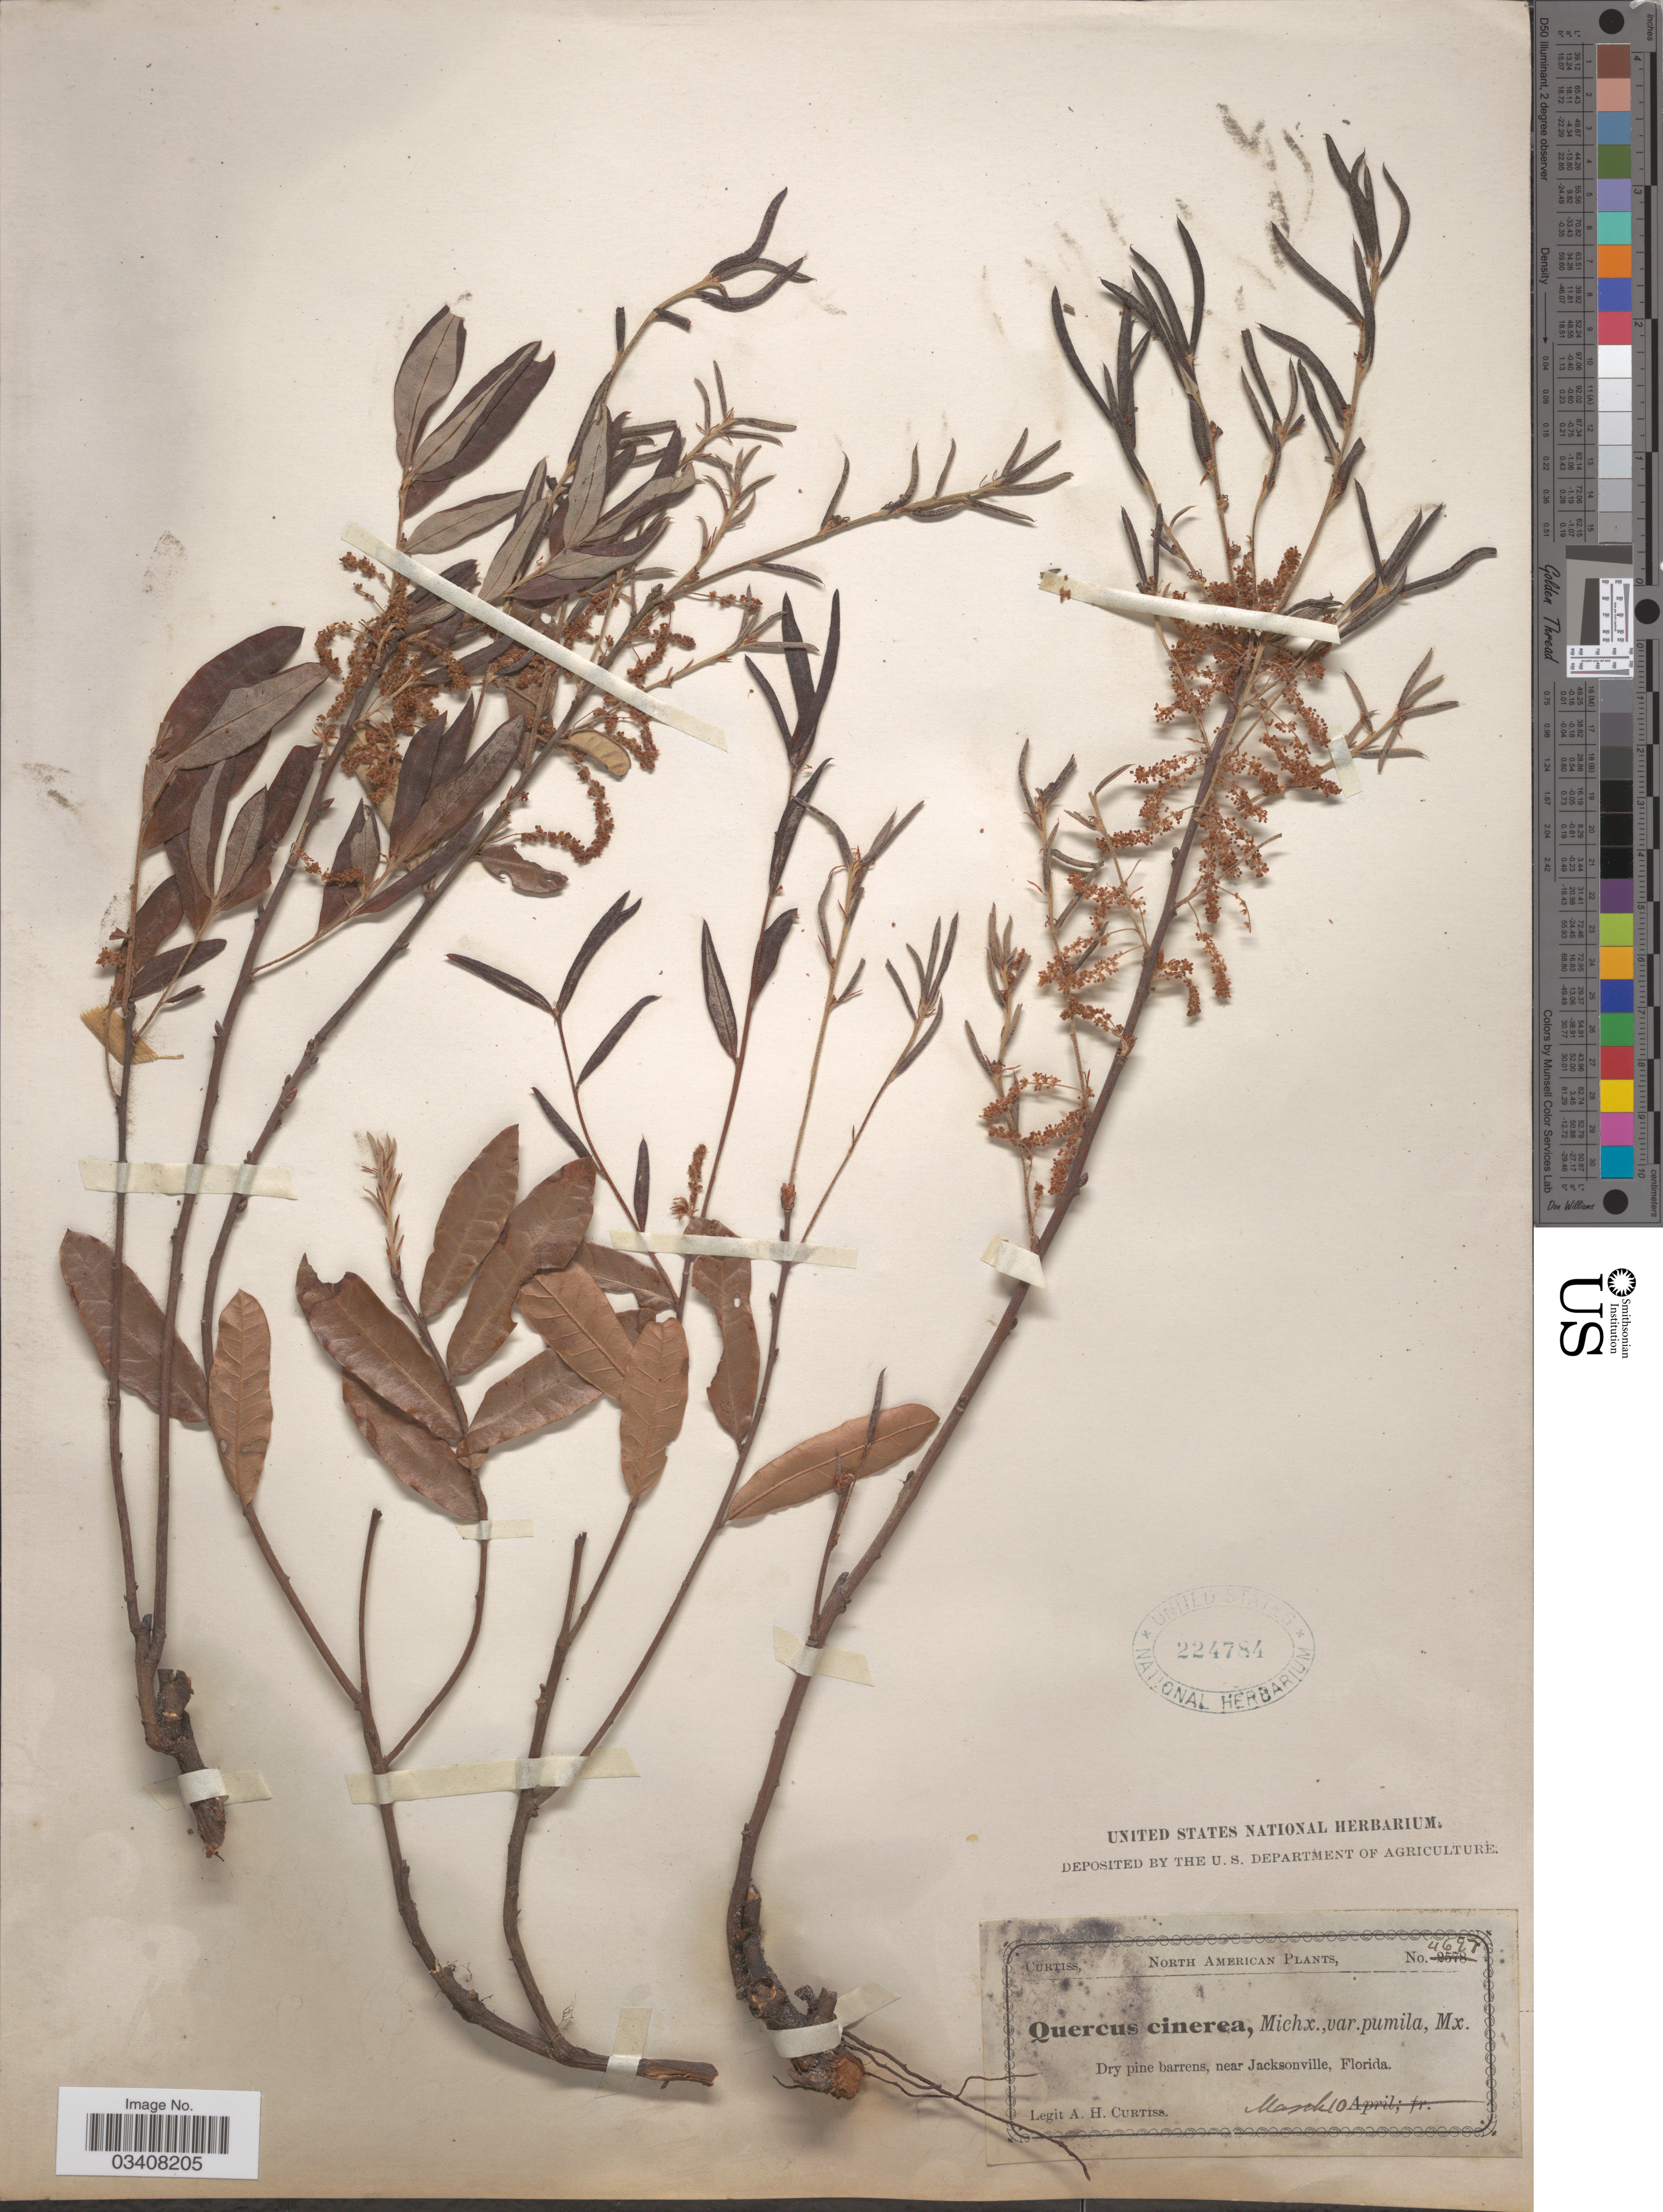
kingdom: Plantae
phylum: Tracheophyta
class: Magnoliopsida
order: Fagales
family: Fagaceae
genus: Quercus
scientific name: Quercus pumila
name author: Walter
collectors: A. H. Curtiss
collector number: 4697*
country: United States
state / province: Florida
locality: Near Jacksonville.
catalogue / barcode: US 224784